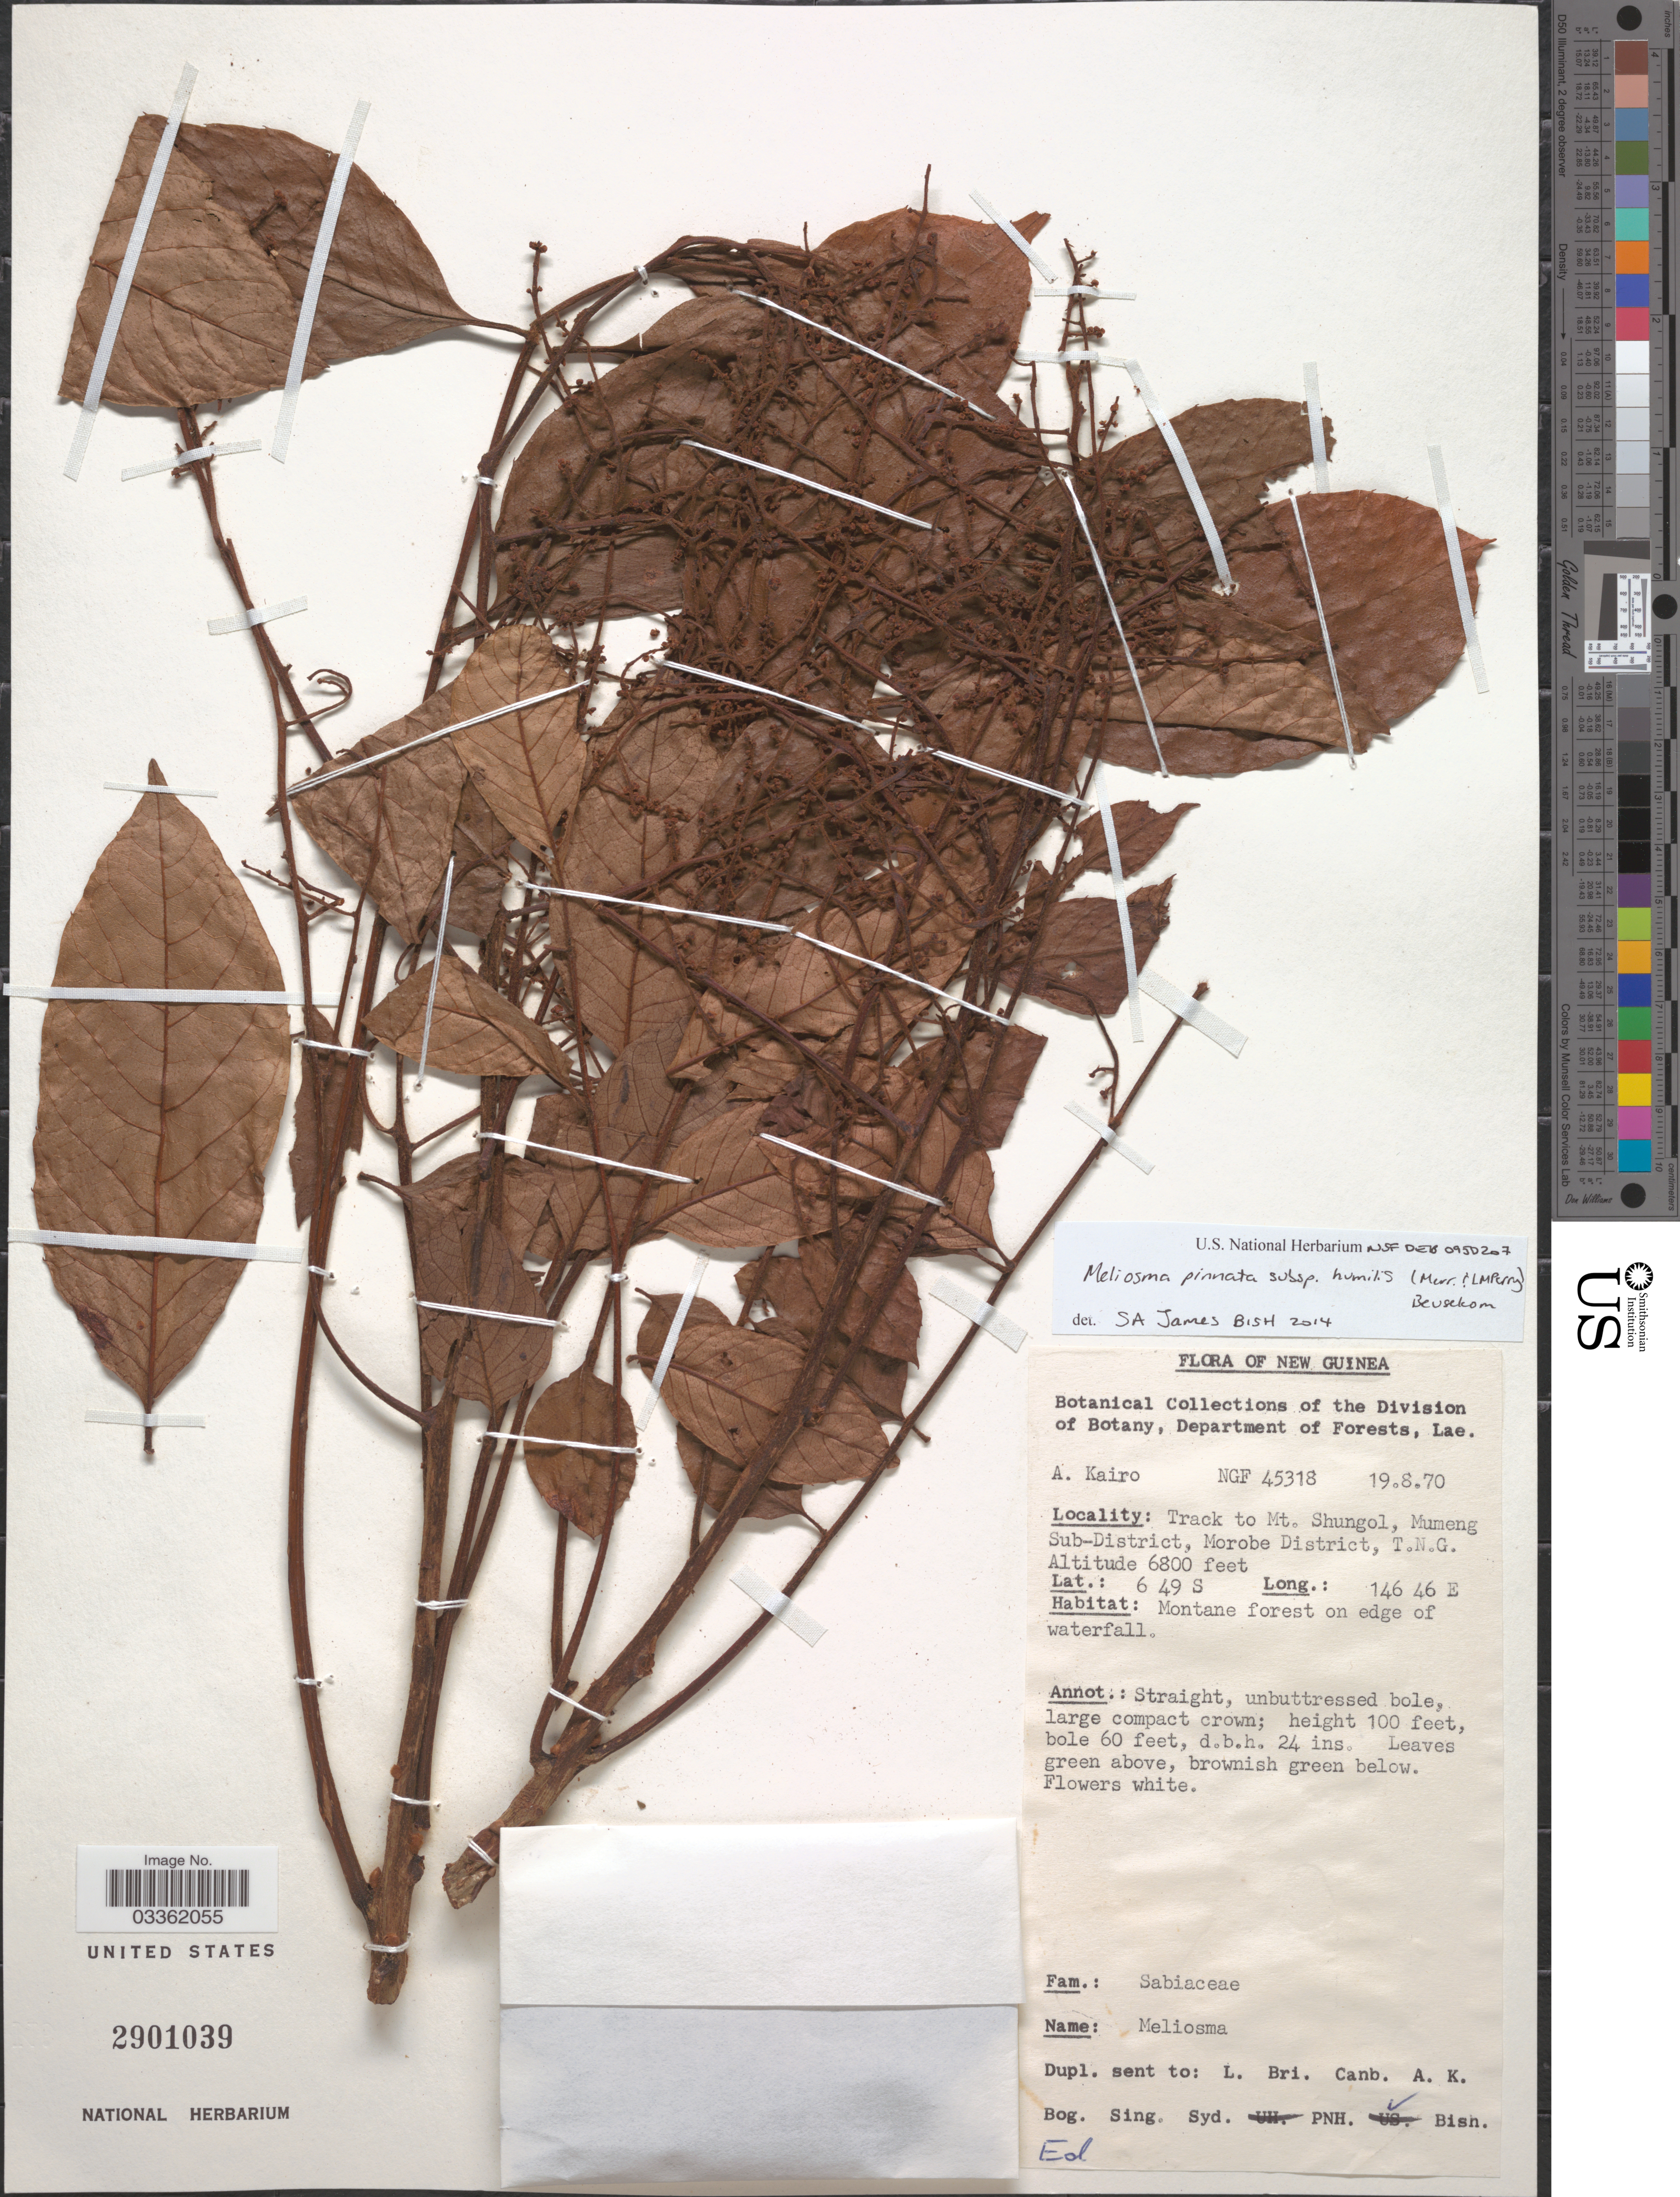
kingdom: Plantae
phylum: Tracheophyta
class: Magnoliopsida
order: Proteales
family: Sabiaceae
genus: Meliosma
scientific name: Meliosma pinnata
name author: Maxim.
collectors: A. Kairo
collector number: NGF45318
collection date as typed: Transcribed d/m/y: 19/8/70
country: Papua New Guinea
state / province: Morobe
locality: New Guinea. Track to Mt. Shungol, Mumeng Sub-District, Morobe District, T.N.G.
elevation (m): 2073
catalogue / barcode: US 2901039